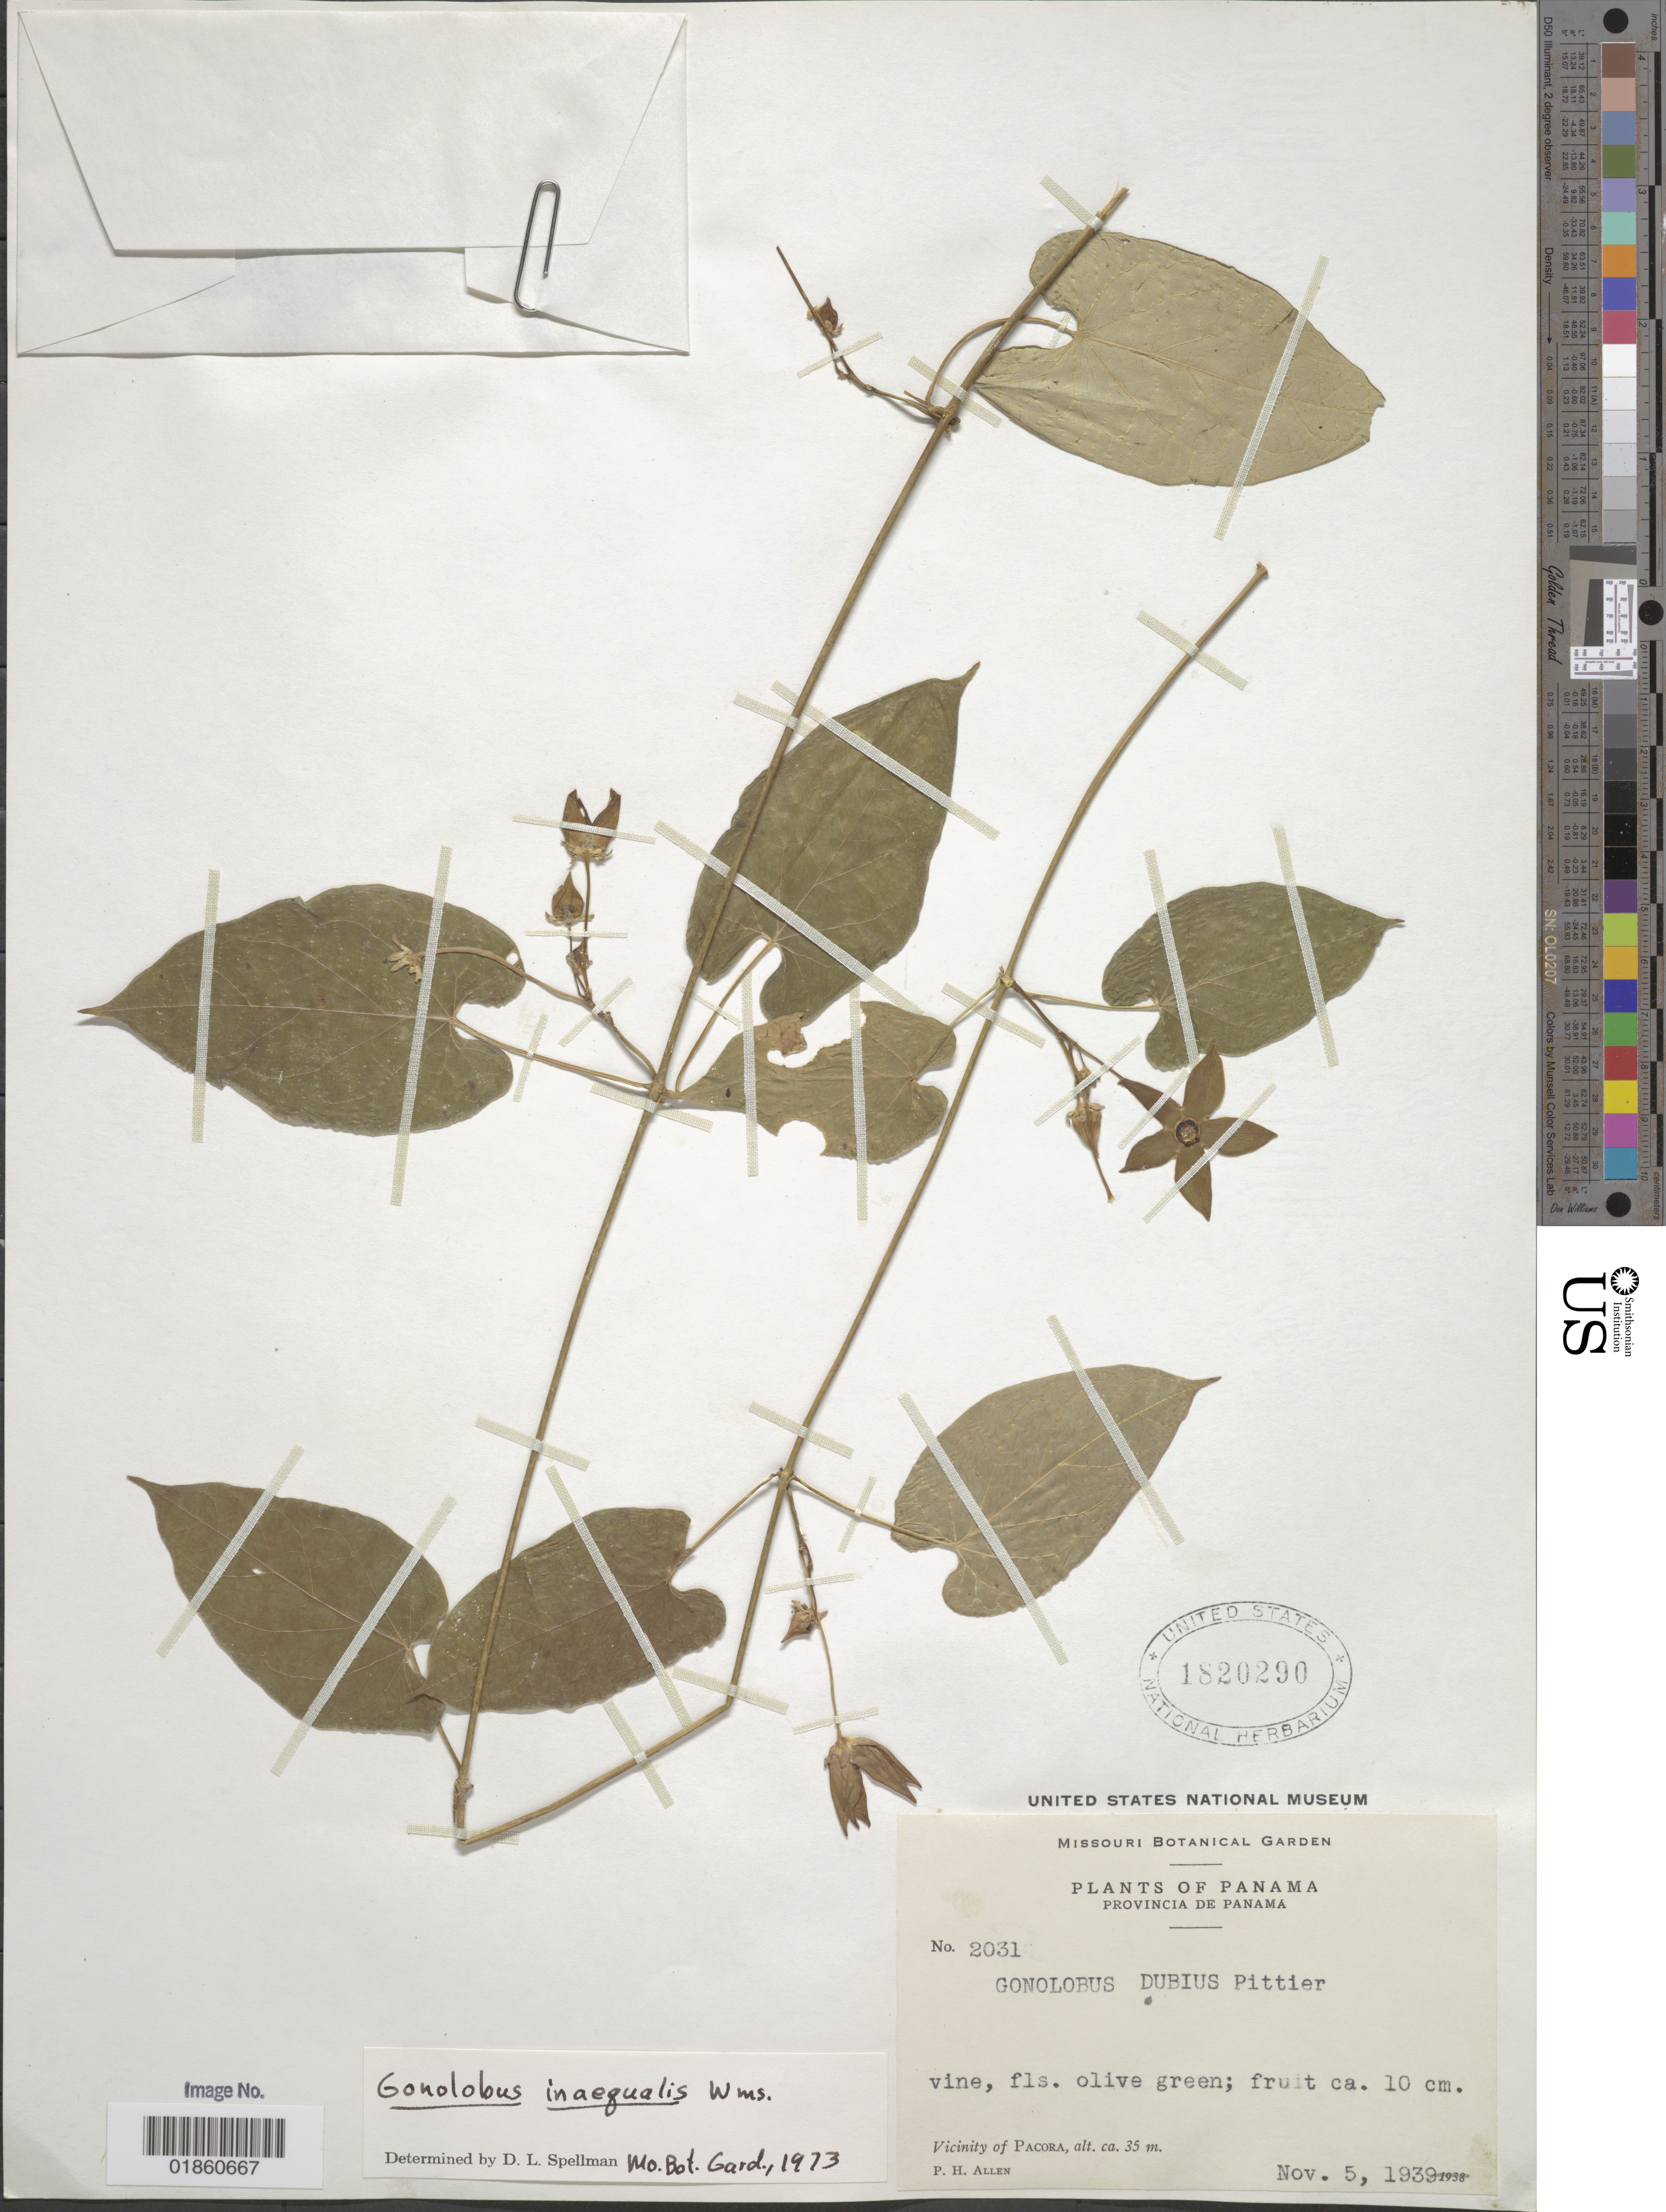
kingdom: Plantae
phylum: Tracheophyta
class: Magnoliopsida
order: Gentianales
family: Apocynaceae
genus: Gonolobus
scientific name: Gonolobus inaequalis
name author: L.O. Williams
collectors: P. H. Allen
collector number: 2031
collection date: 1939-11-05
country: Panama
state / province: Panamá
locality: Vicinity of Pacora.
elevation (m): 35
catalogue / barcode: US 1820290